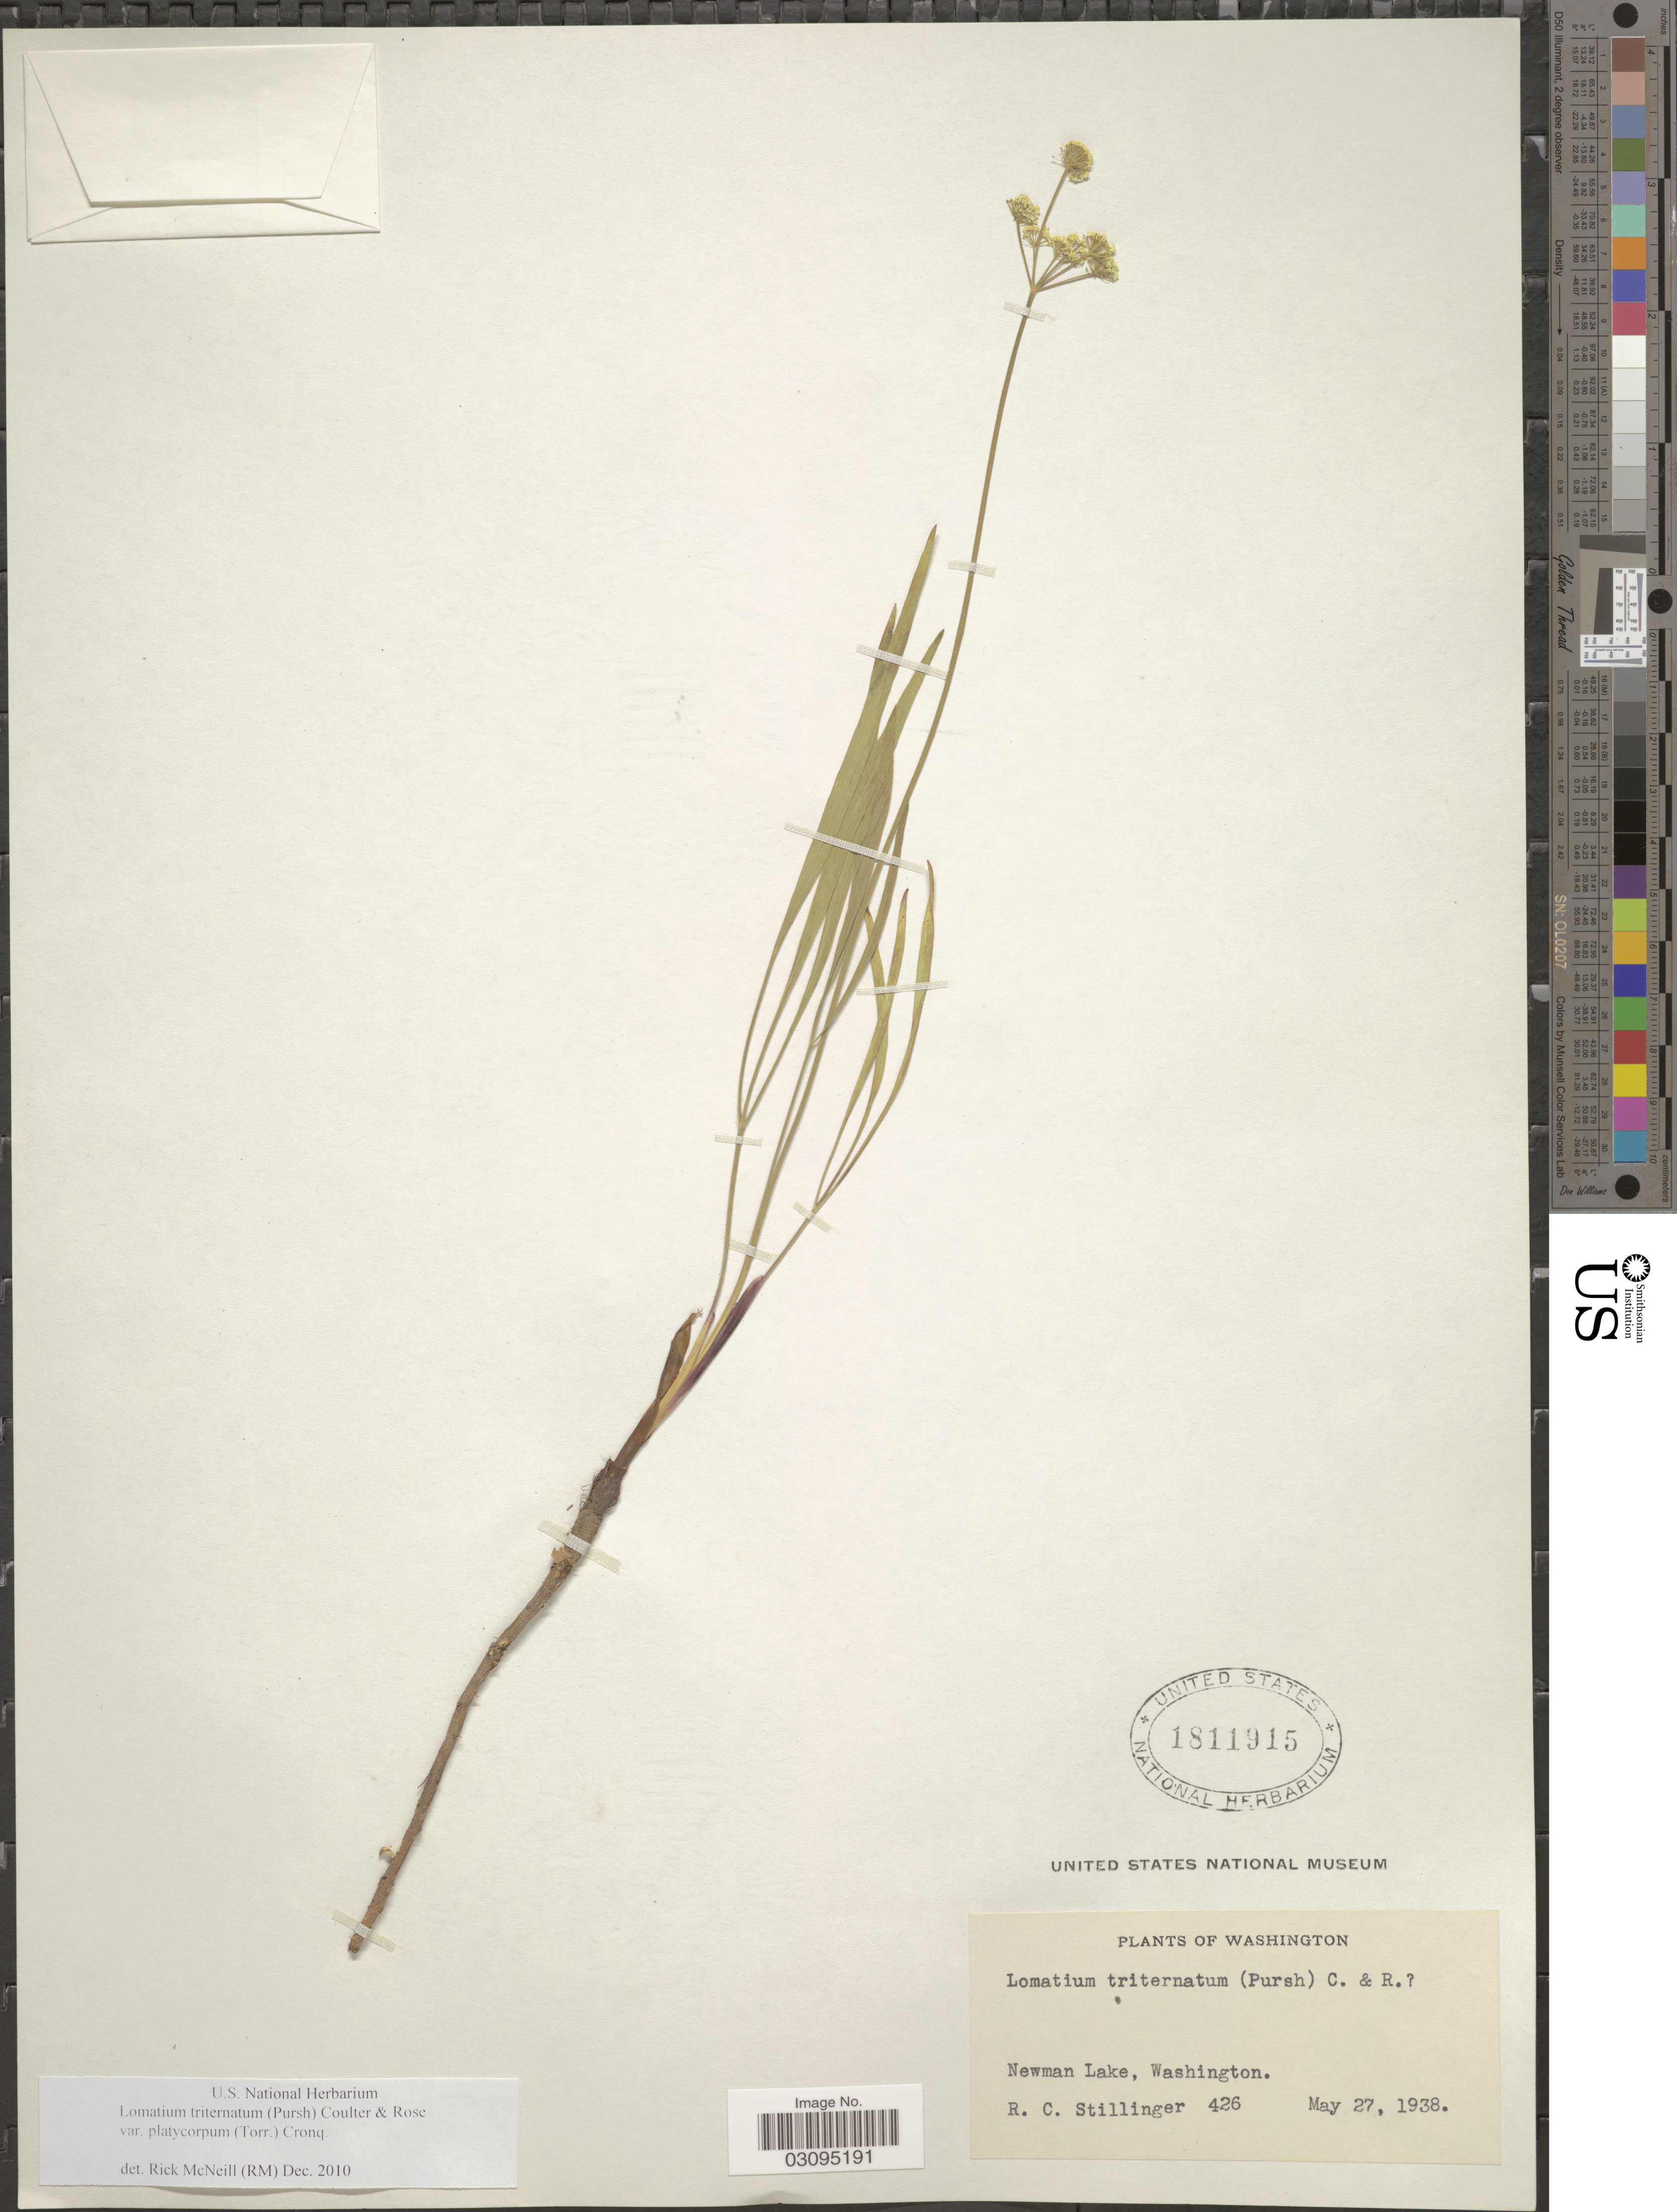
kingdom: Plantae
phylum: Tracheophyta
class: Magnoliopsida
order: Apiales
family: Apiaceae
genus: Lomatium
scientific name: Lomatium triternatum var. platycarpum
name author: (Torr.) B. Boivin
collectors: R. Stillinger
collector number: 426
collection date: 1938-05-27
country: United States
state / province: Washington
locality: Newman Lake.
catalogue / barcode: US 1811915